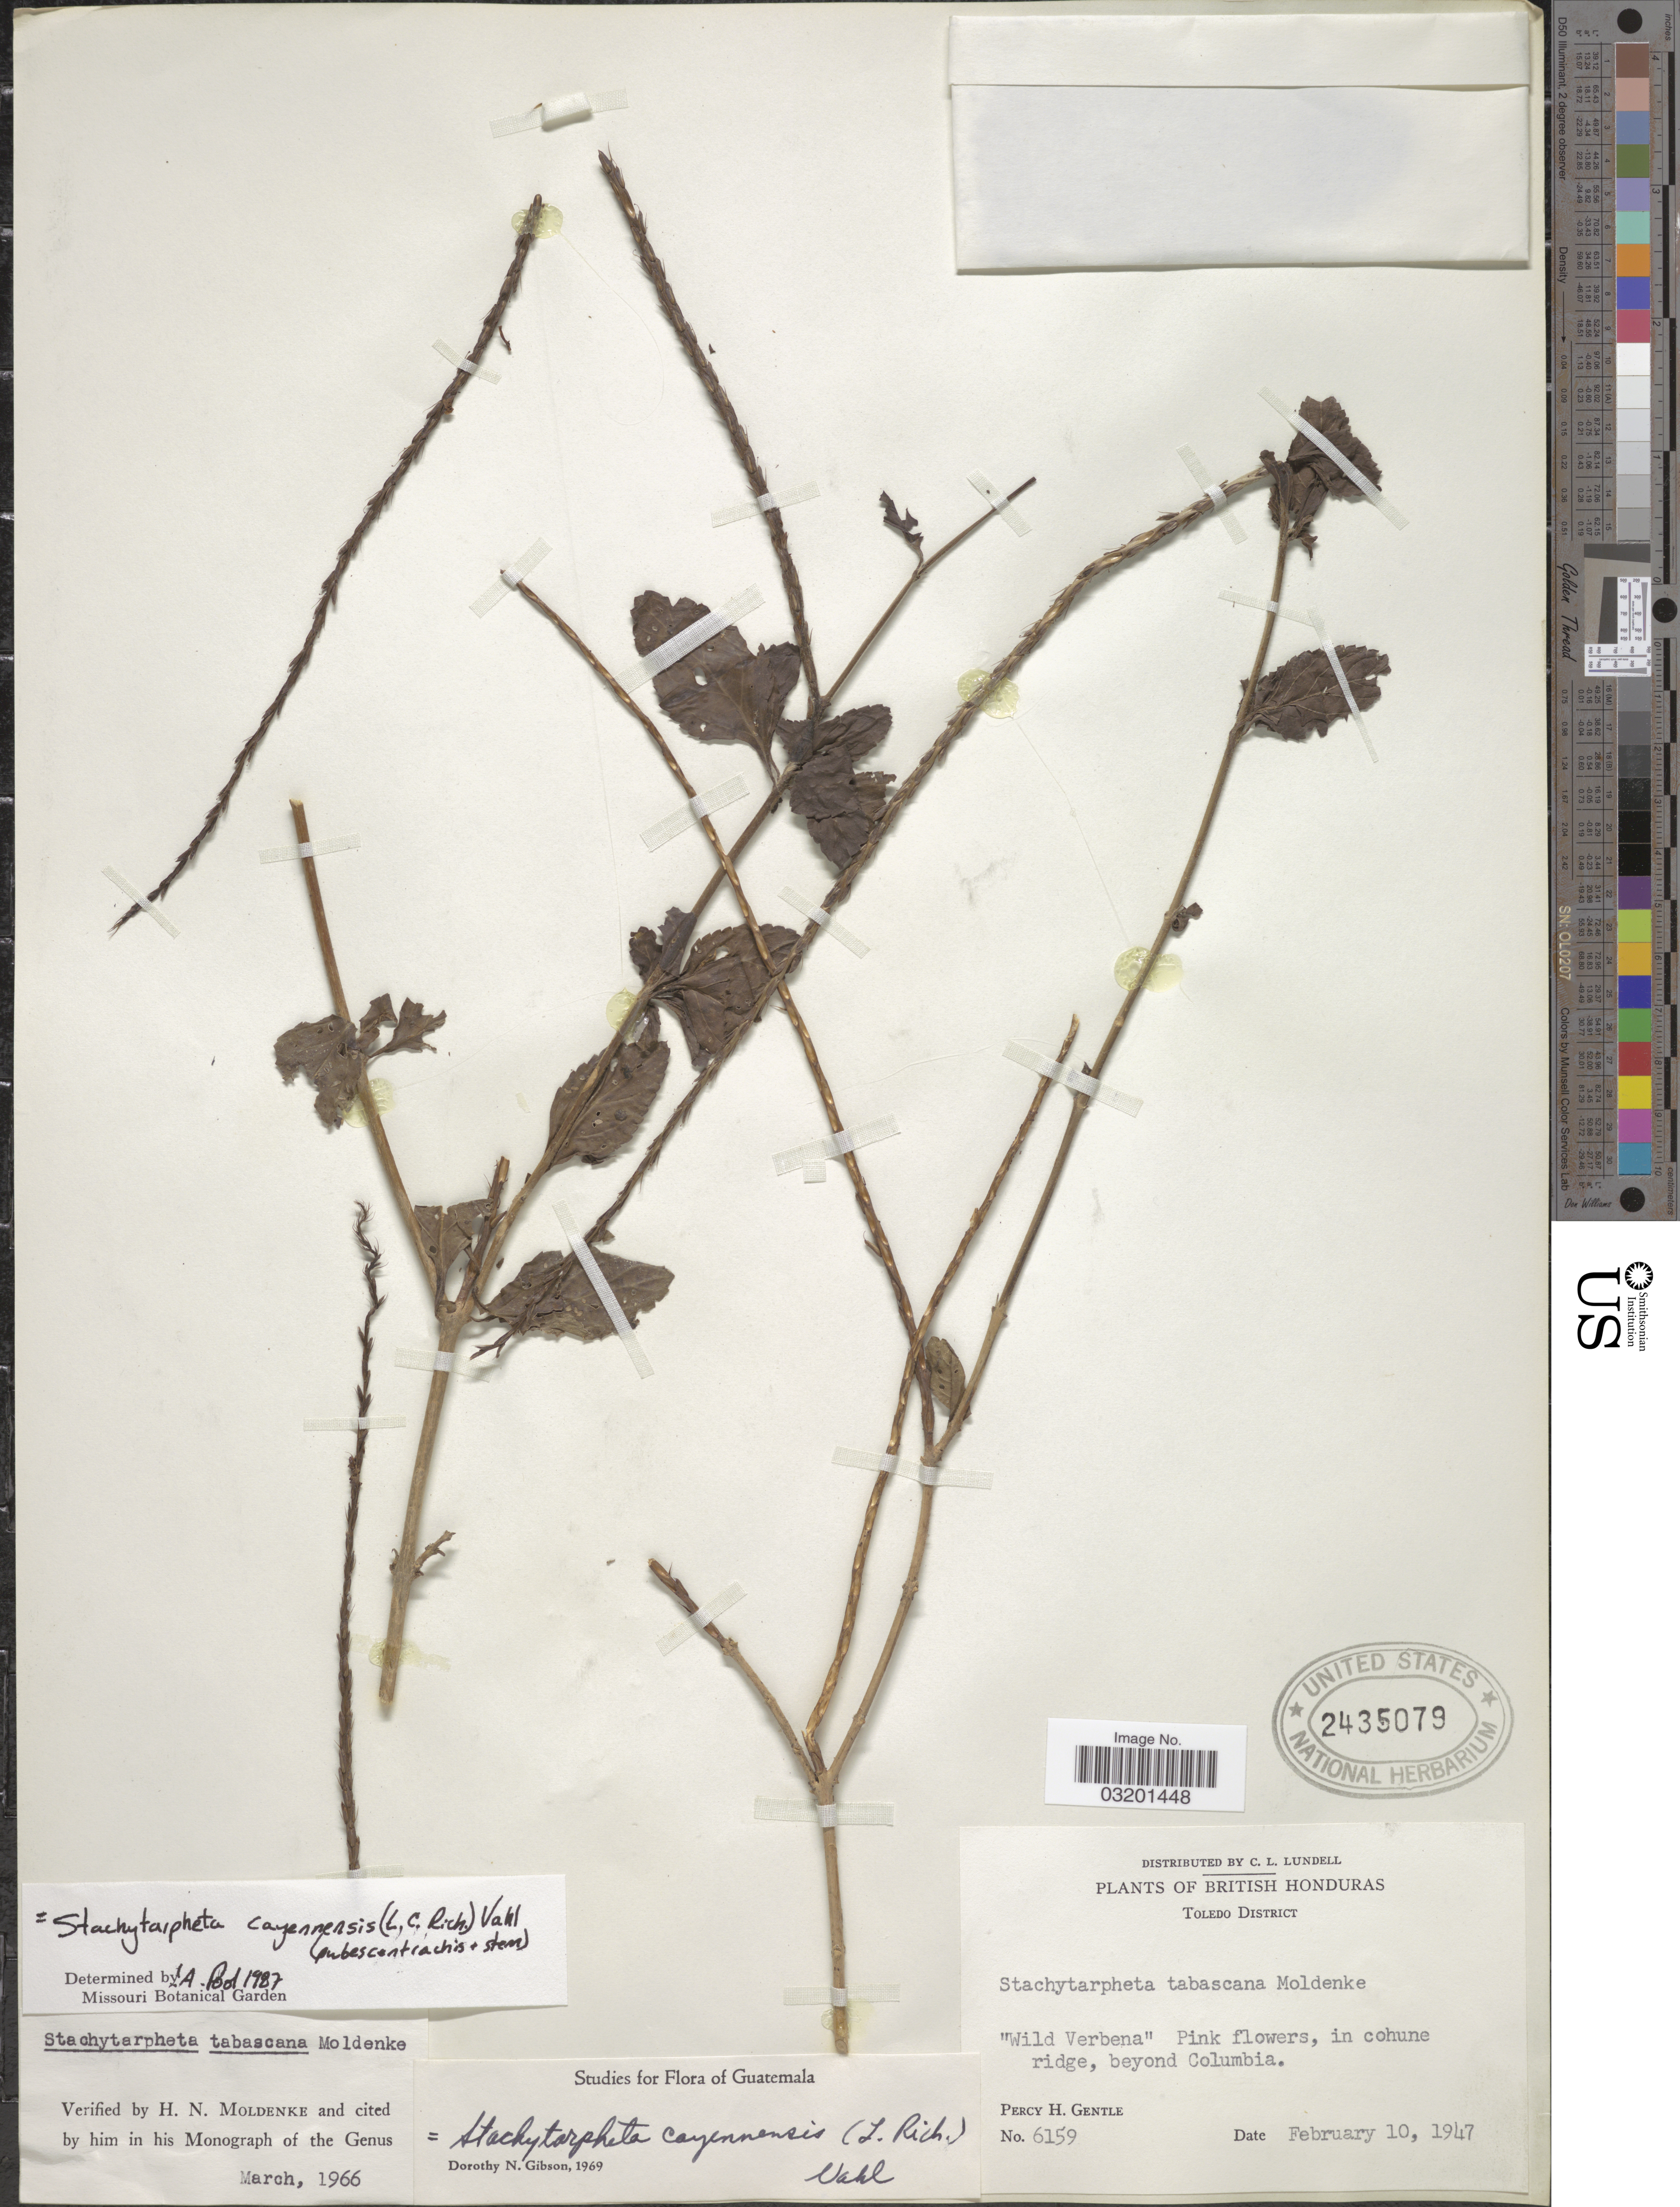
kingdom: Plantae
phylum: Tracheophyta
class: Magnoliopsida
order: Lamiales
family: Verbenaceae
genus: Stachytarpheta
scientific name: Stachytarpheta cayennensis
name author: (Rich.) Vahl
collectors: P. H. Gentle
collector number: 6159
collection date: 1947-02-10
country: Belize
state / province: Toledo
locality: British Honduras, Toledo District, Pink flowers, in cohune ridge, beyond Columbia.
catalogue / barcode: US 2435079